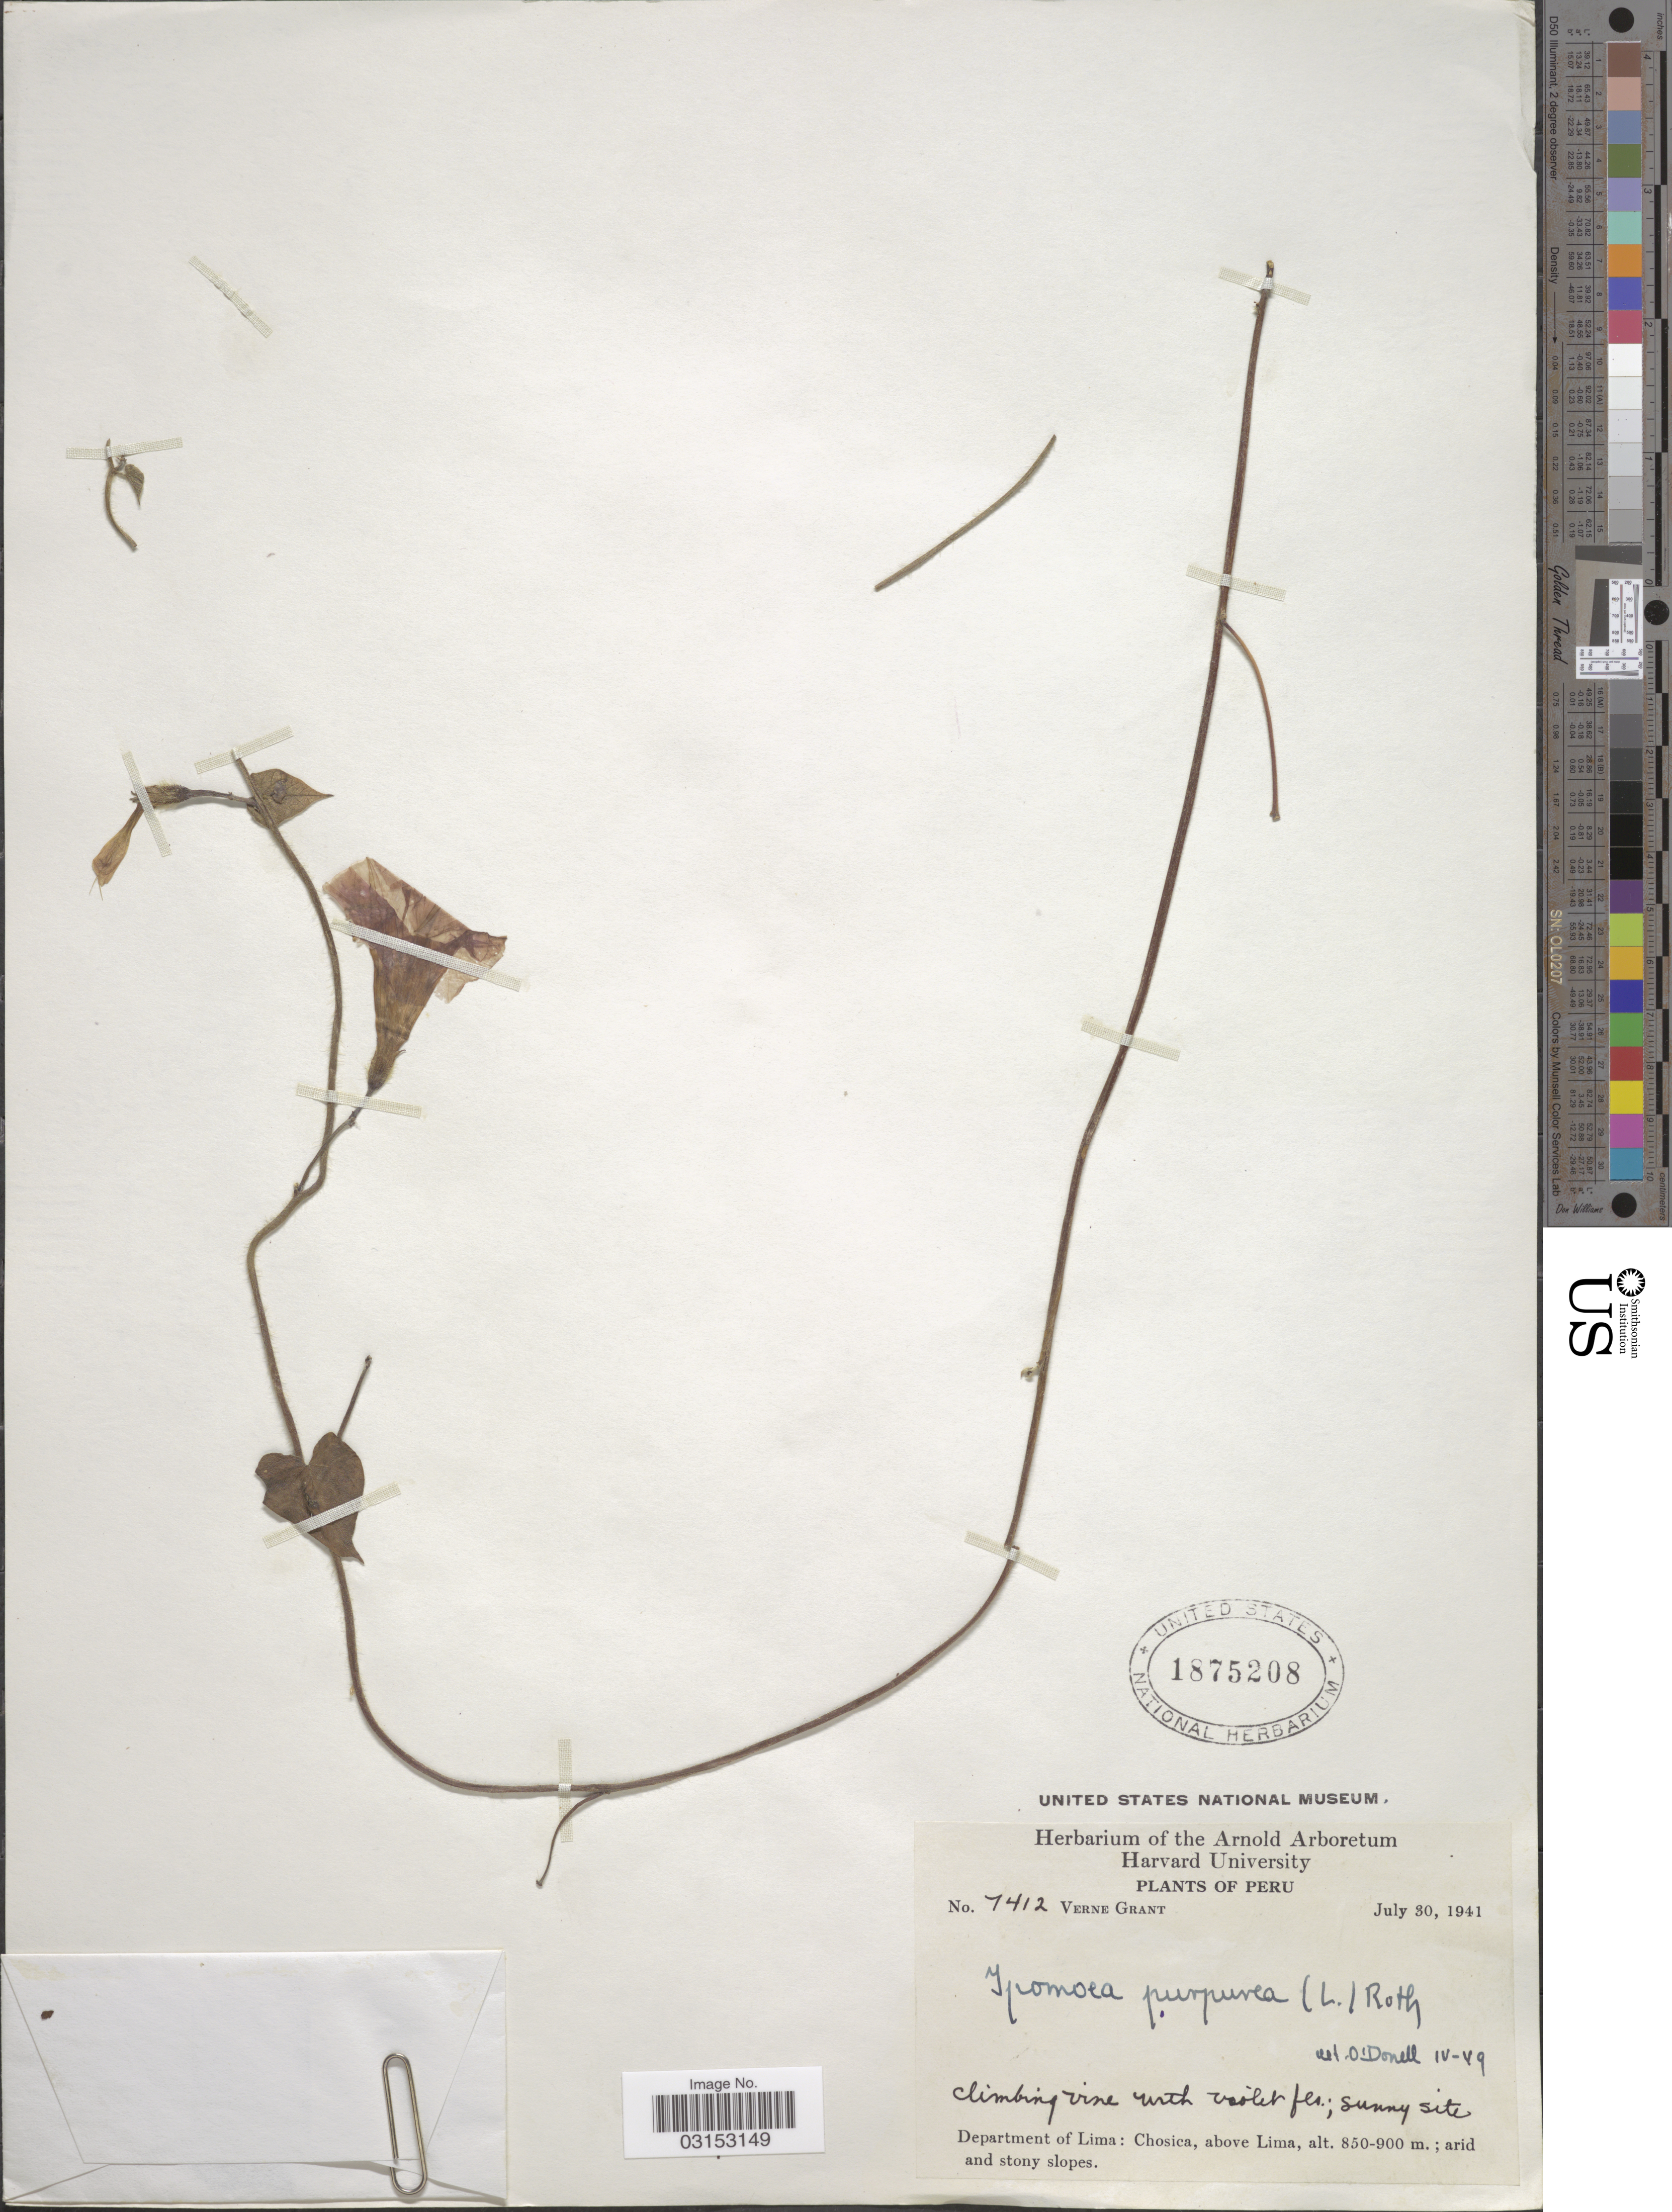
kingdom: Plantae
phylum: Tracheophyta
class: Magnoliopsida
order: Solanales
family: Convolvulaceae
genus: Ipomoea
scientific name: Ipomoea purpurea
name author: (L.) Roth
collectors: V. Grant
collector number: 7412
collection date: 1941-07-30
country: Peru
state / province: Lima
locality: Department of Lima: Chosica, above Lima.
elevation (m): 850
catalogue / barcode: US 1875208